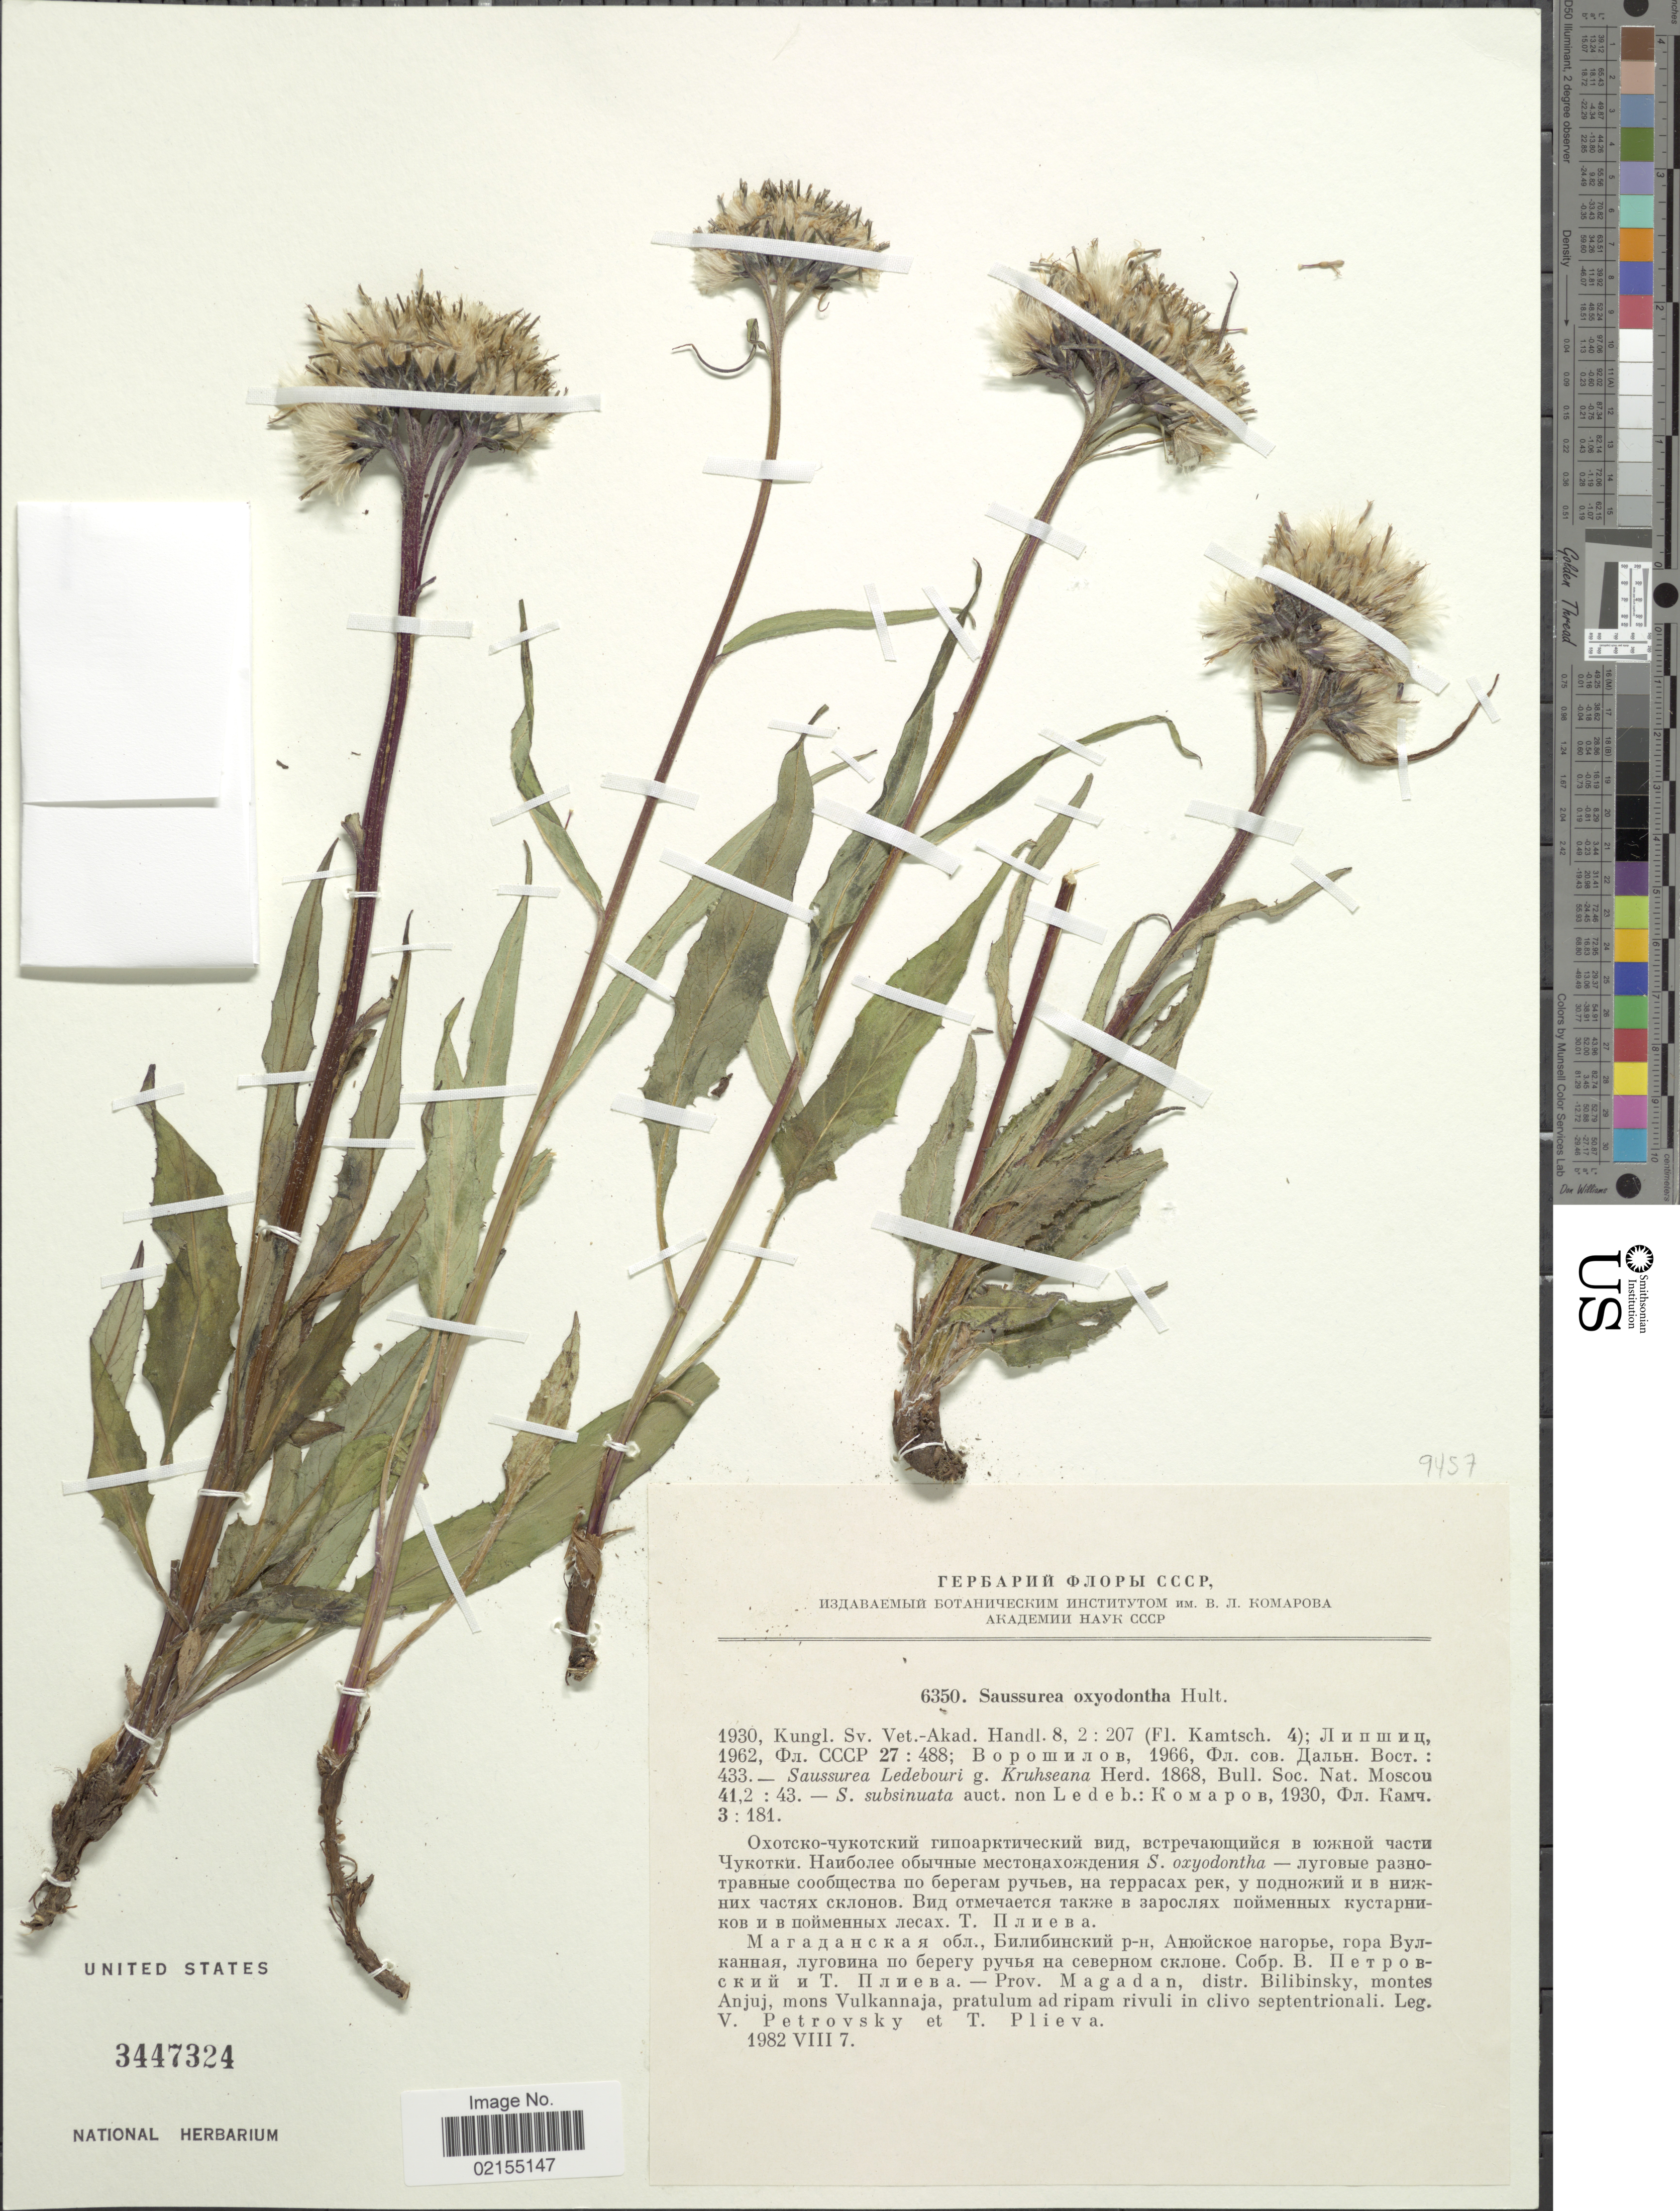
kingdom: Plantae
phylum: Tracheophyta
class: Magnoliopsida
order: Asterales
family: Asteraceae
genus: Saussurea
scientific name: Saussurea oxyodonta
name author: Hultén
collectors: V. Petrovsky & T. Plieva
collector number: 6350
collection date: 1982-08-07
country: Russian Federation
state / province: Magadan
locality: Prov. Magadan, distr. Blibinsky, montes Anjuj, mons Vulkannaja, pratulum ad ripam rivuli in clivo septentrionali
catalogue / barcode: US 3447324